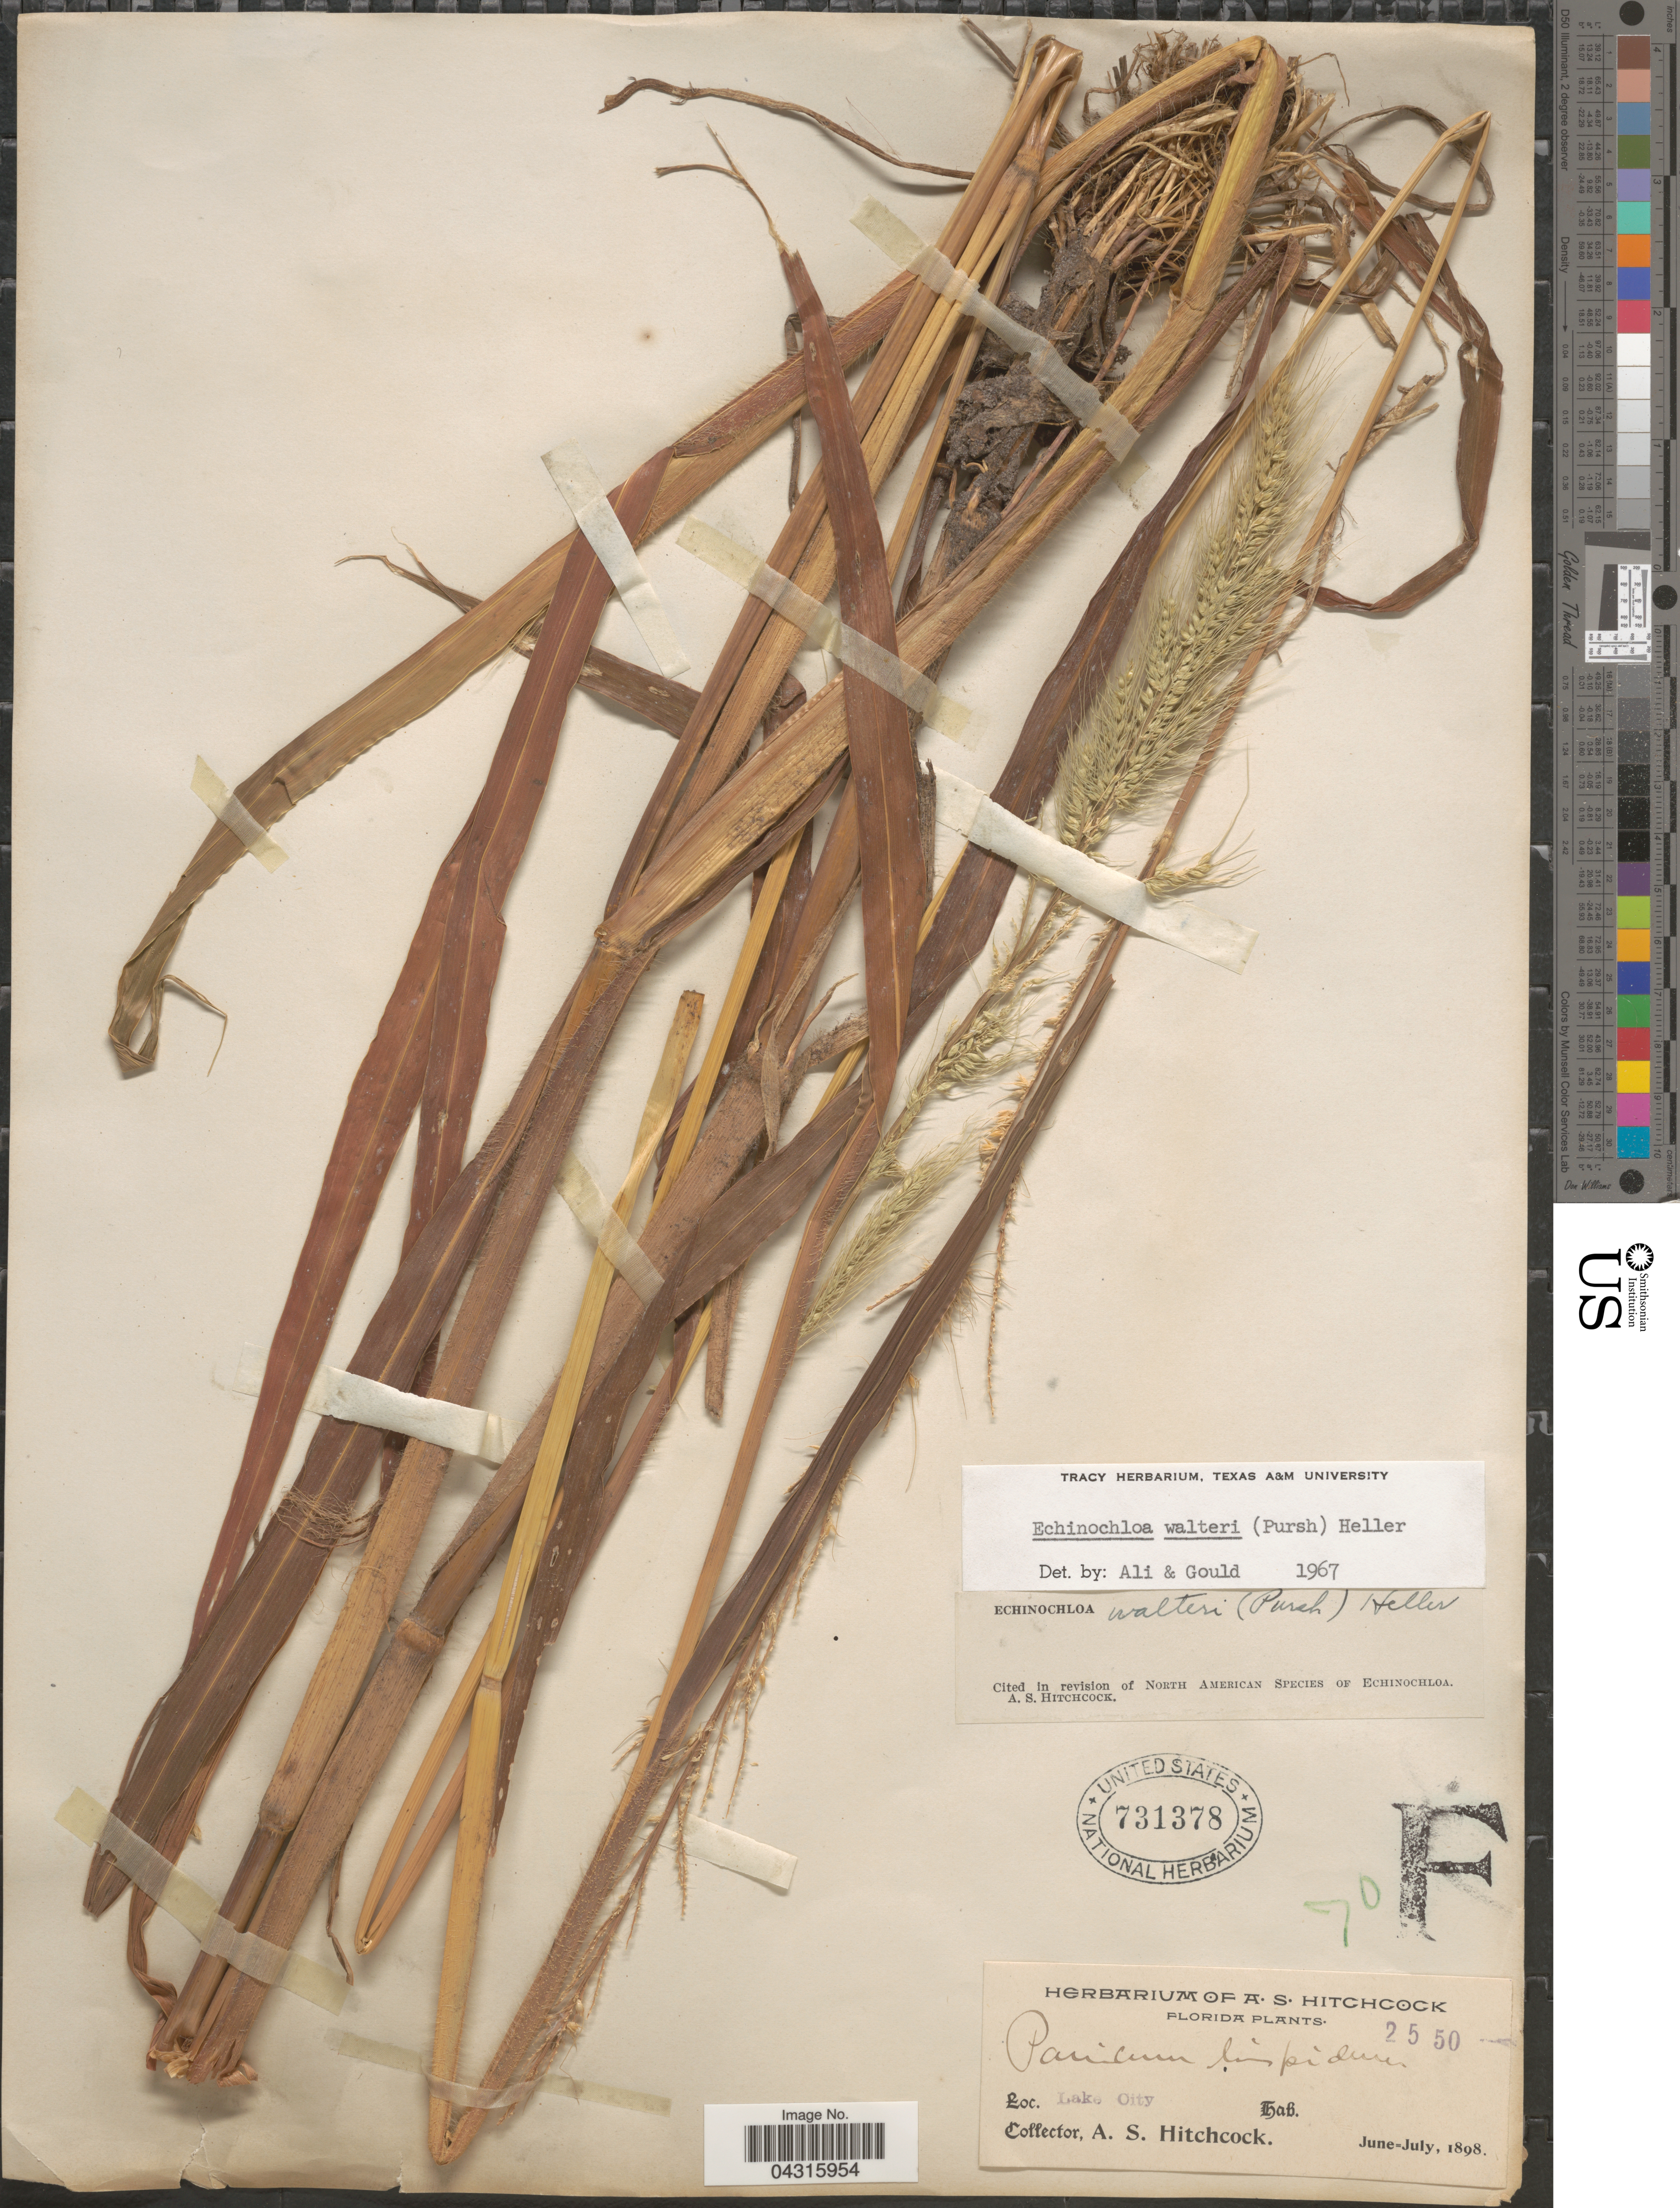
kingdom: Plantae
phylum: Tracheophyta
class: Liliopsida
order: Poales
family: Poaceae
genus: Echinochloa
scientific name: Echinochloa walteri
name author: (Pursh) A. Heller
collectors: A. S. Hitchcock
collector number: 2550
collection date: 1898-06/1898-07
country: United States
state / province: Florida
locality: Lake City.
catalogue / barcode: US 731378